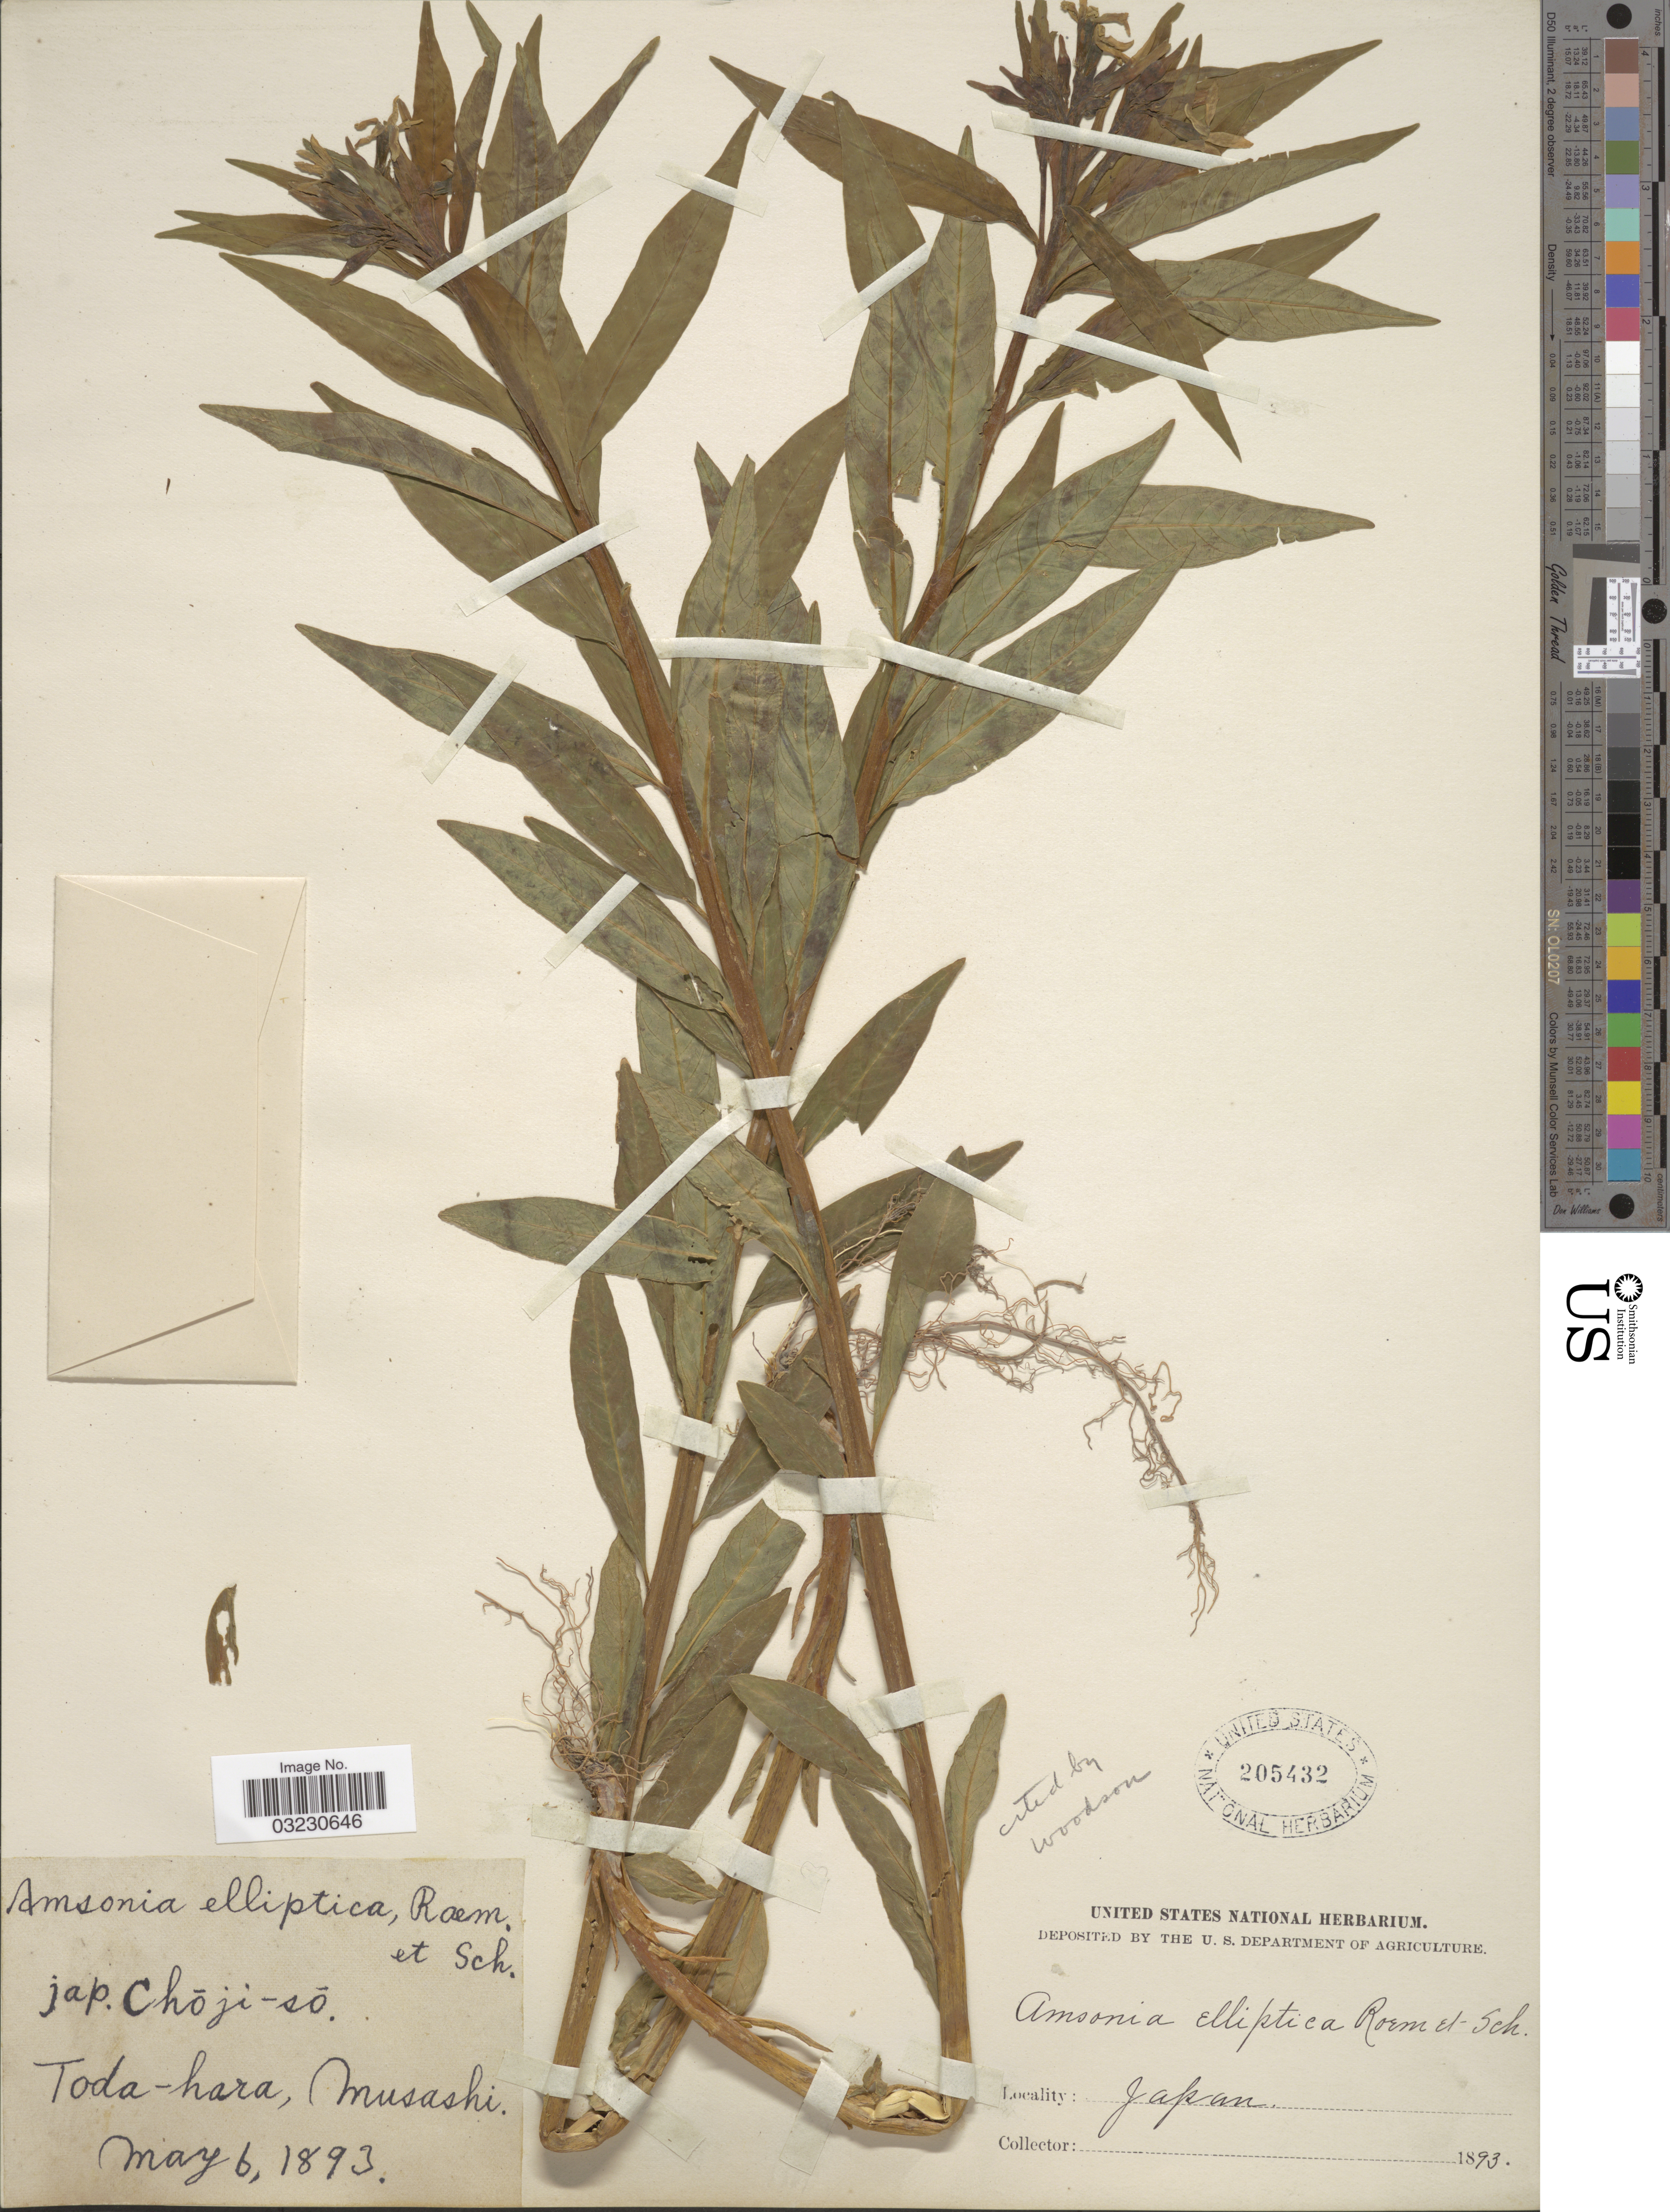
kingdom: Plantae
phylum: Tracheophyta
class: Magnoliopsida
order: Gentianales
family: Apocynaceae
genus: Amsonia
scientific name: Amsonia elliptica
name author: (Thunb.) Roem. & Schult.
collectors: ex herb. United States National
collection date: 1893-05-06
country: Japan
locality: Toda-hara, Musashi.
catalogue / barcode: US 205432